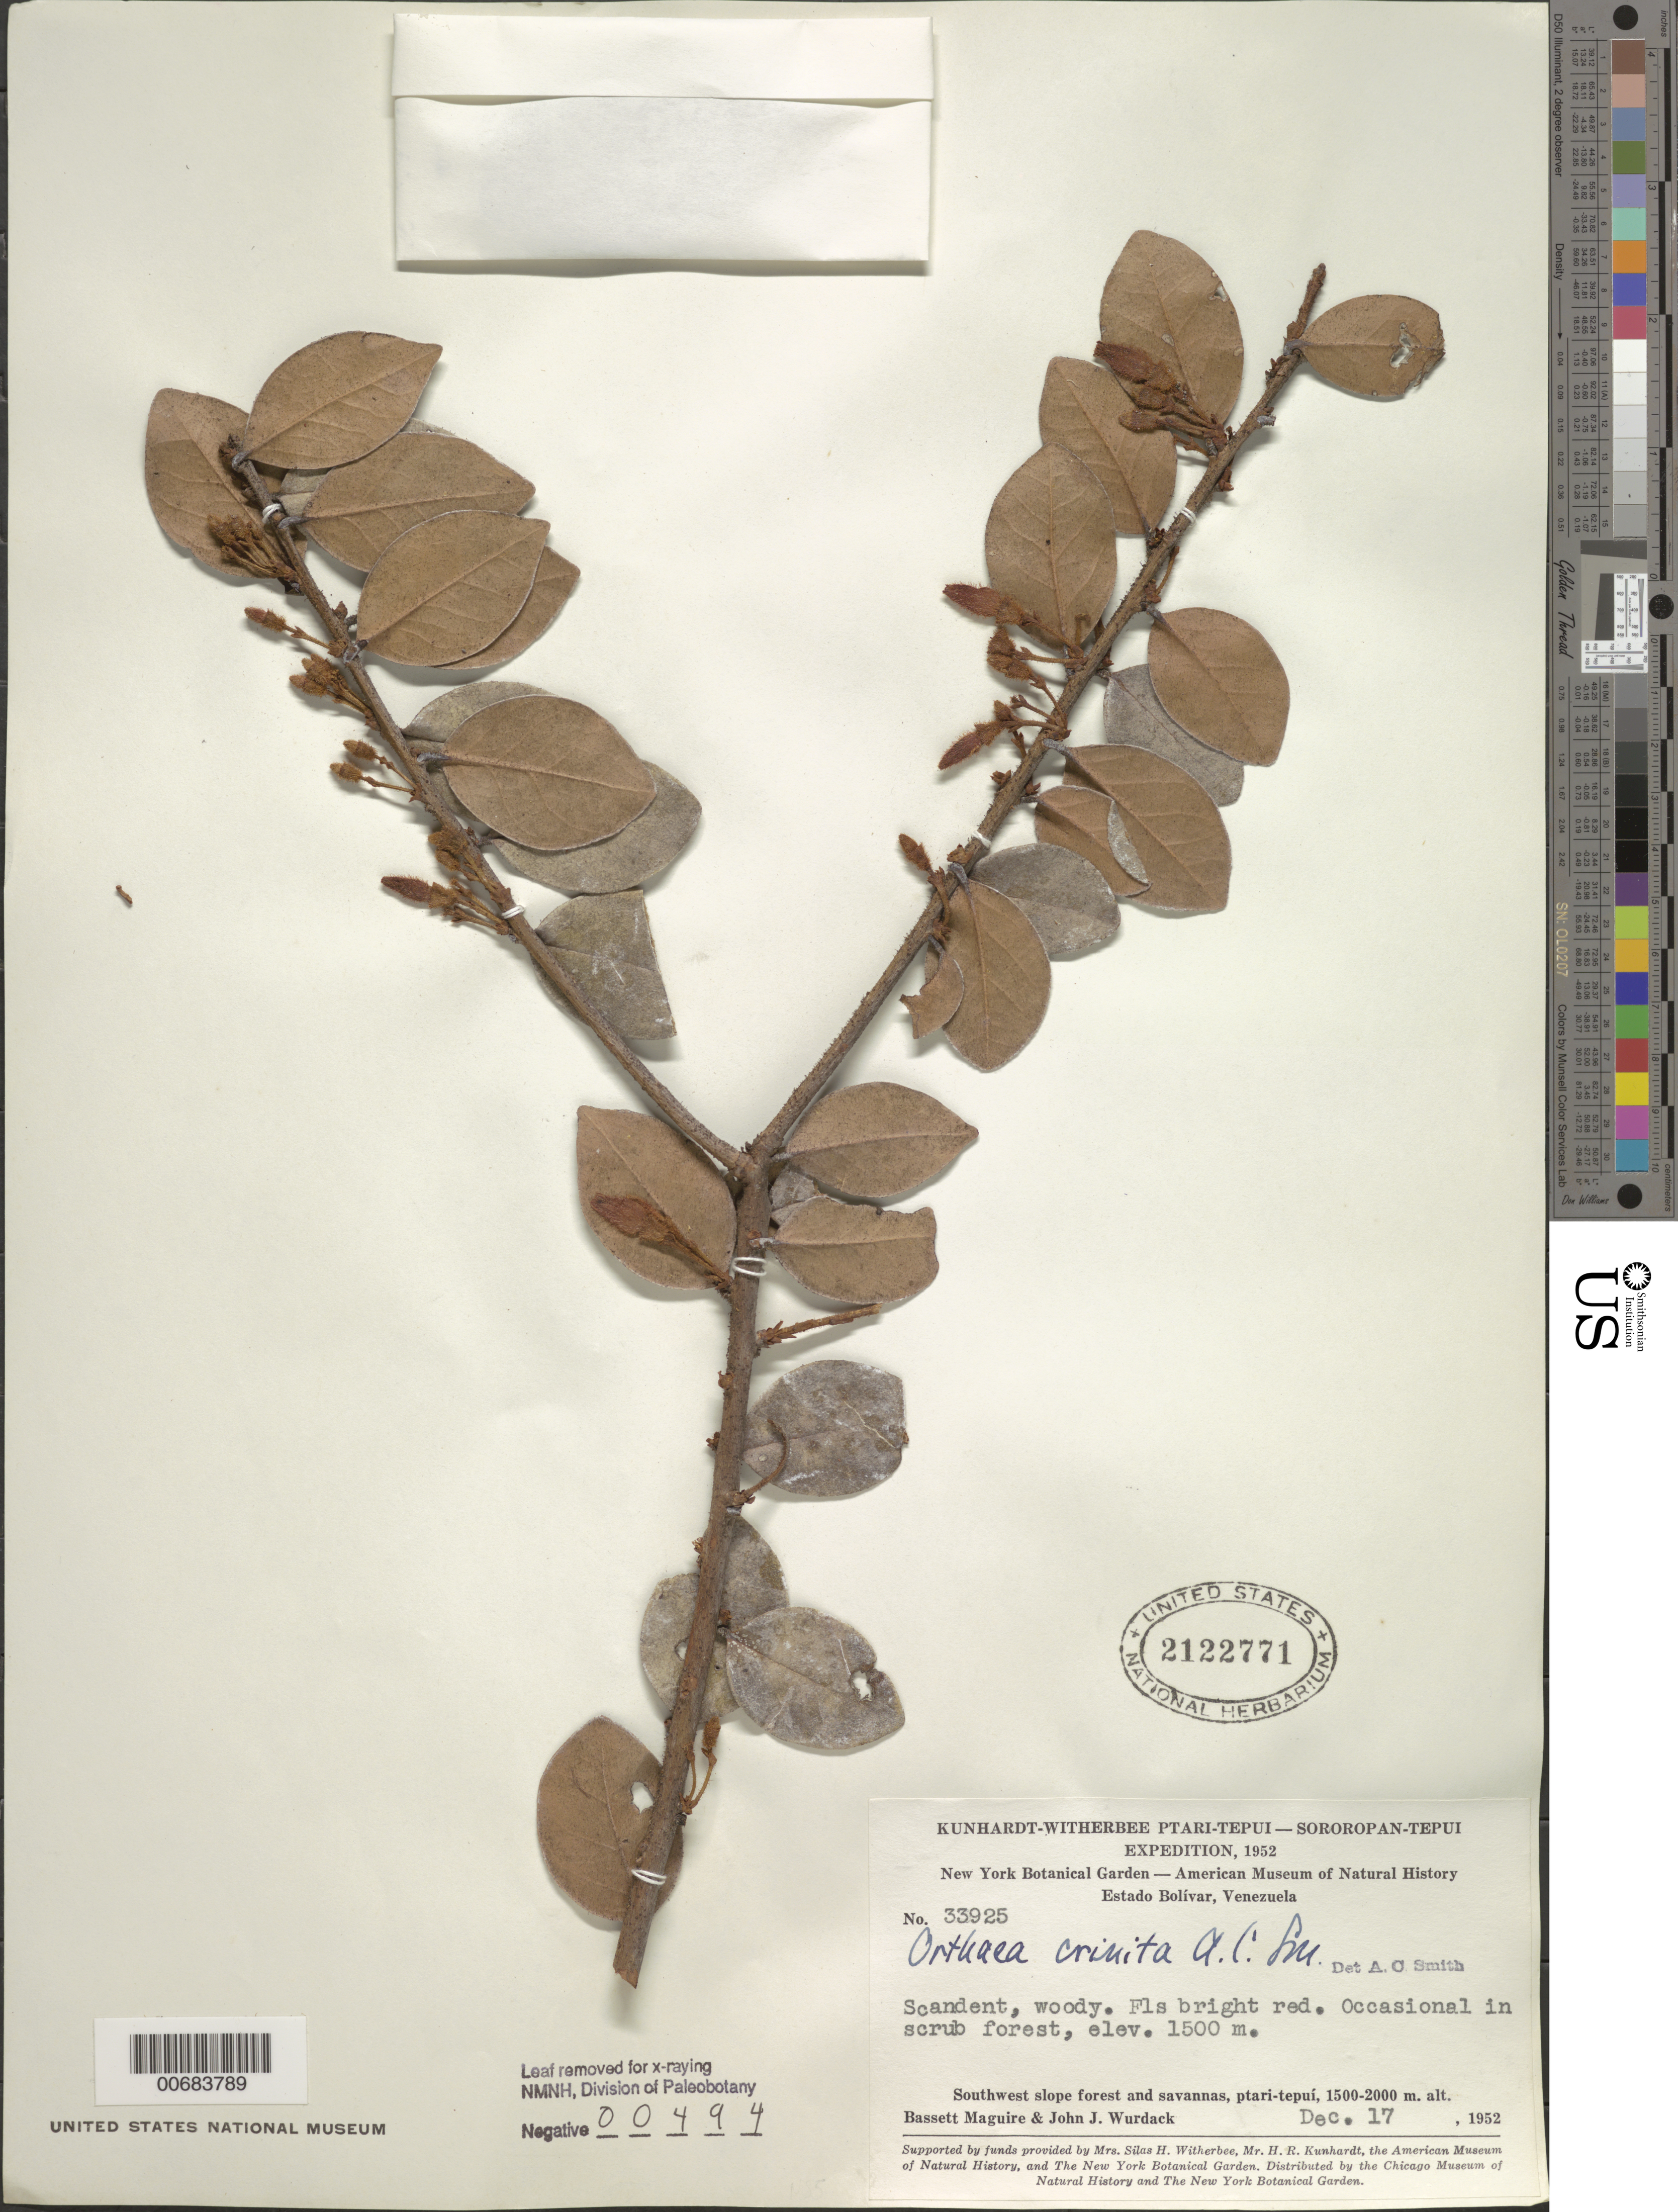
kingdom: Plantae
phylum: Tracheophyta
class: Magnoliopsida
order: Ericales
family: Ericaceae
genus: Orthaea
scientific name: Orthaea crinita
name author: A.C. Sm.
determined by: Smith, A. C.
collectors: B. Maguire & J. J. Wurdack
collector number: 33925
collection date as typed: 17-Dec-52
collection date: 1952-12-17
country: Venezuela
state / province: Bolívar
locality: Ptari-tepuí, southwest slopes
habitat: Scrub forest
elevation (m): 1500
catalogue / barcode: US 2122771